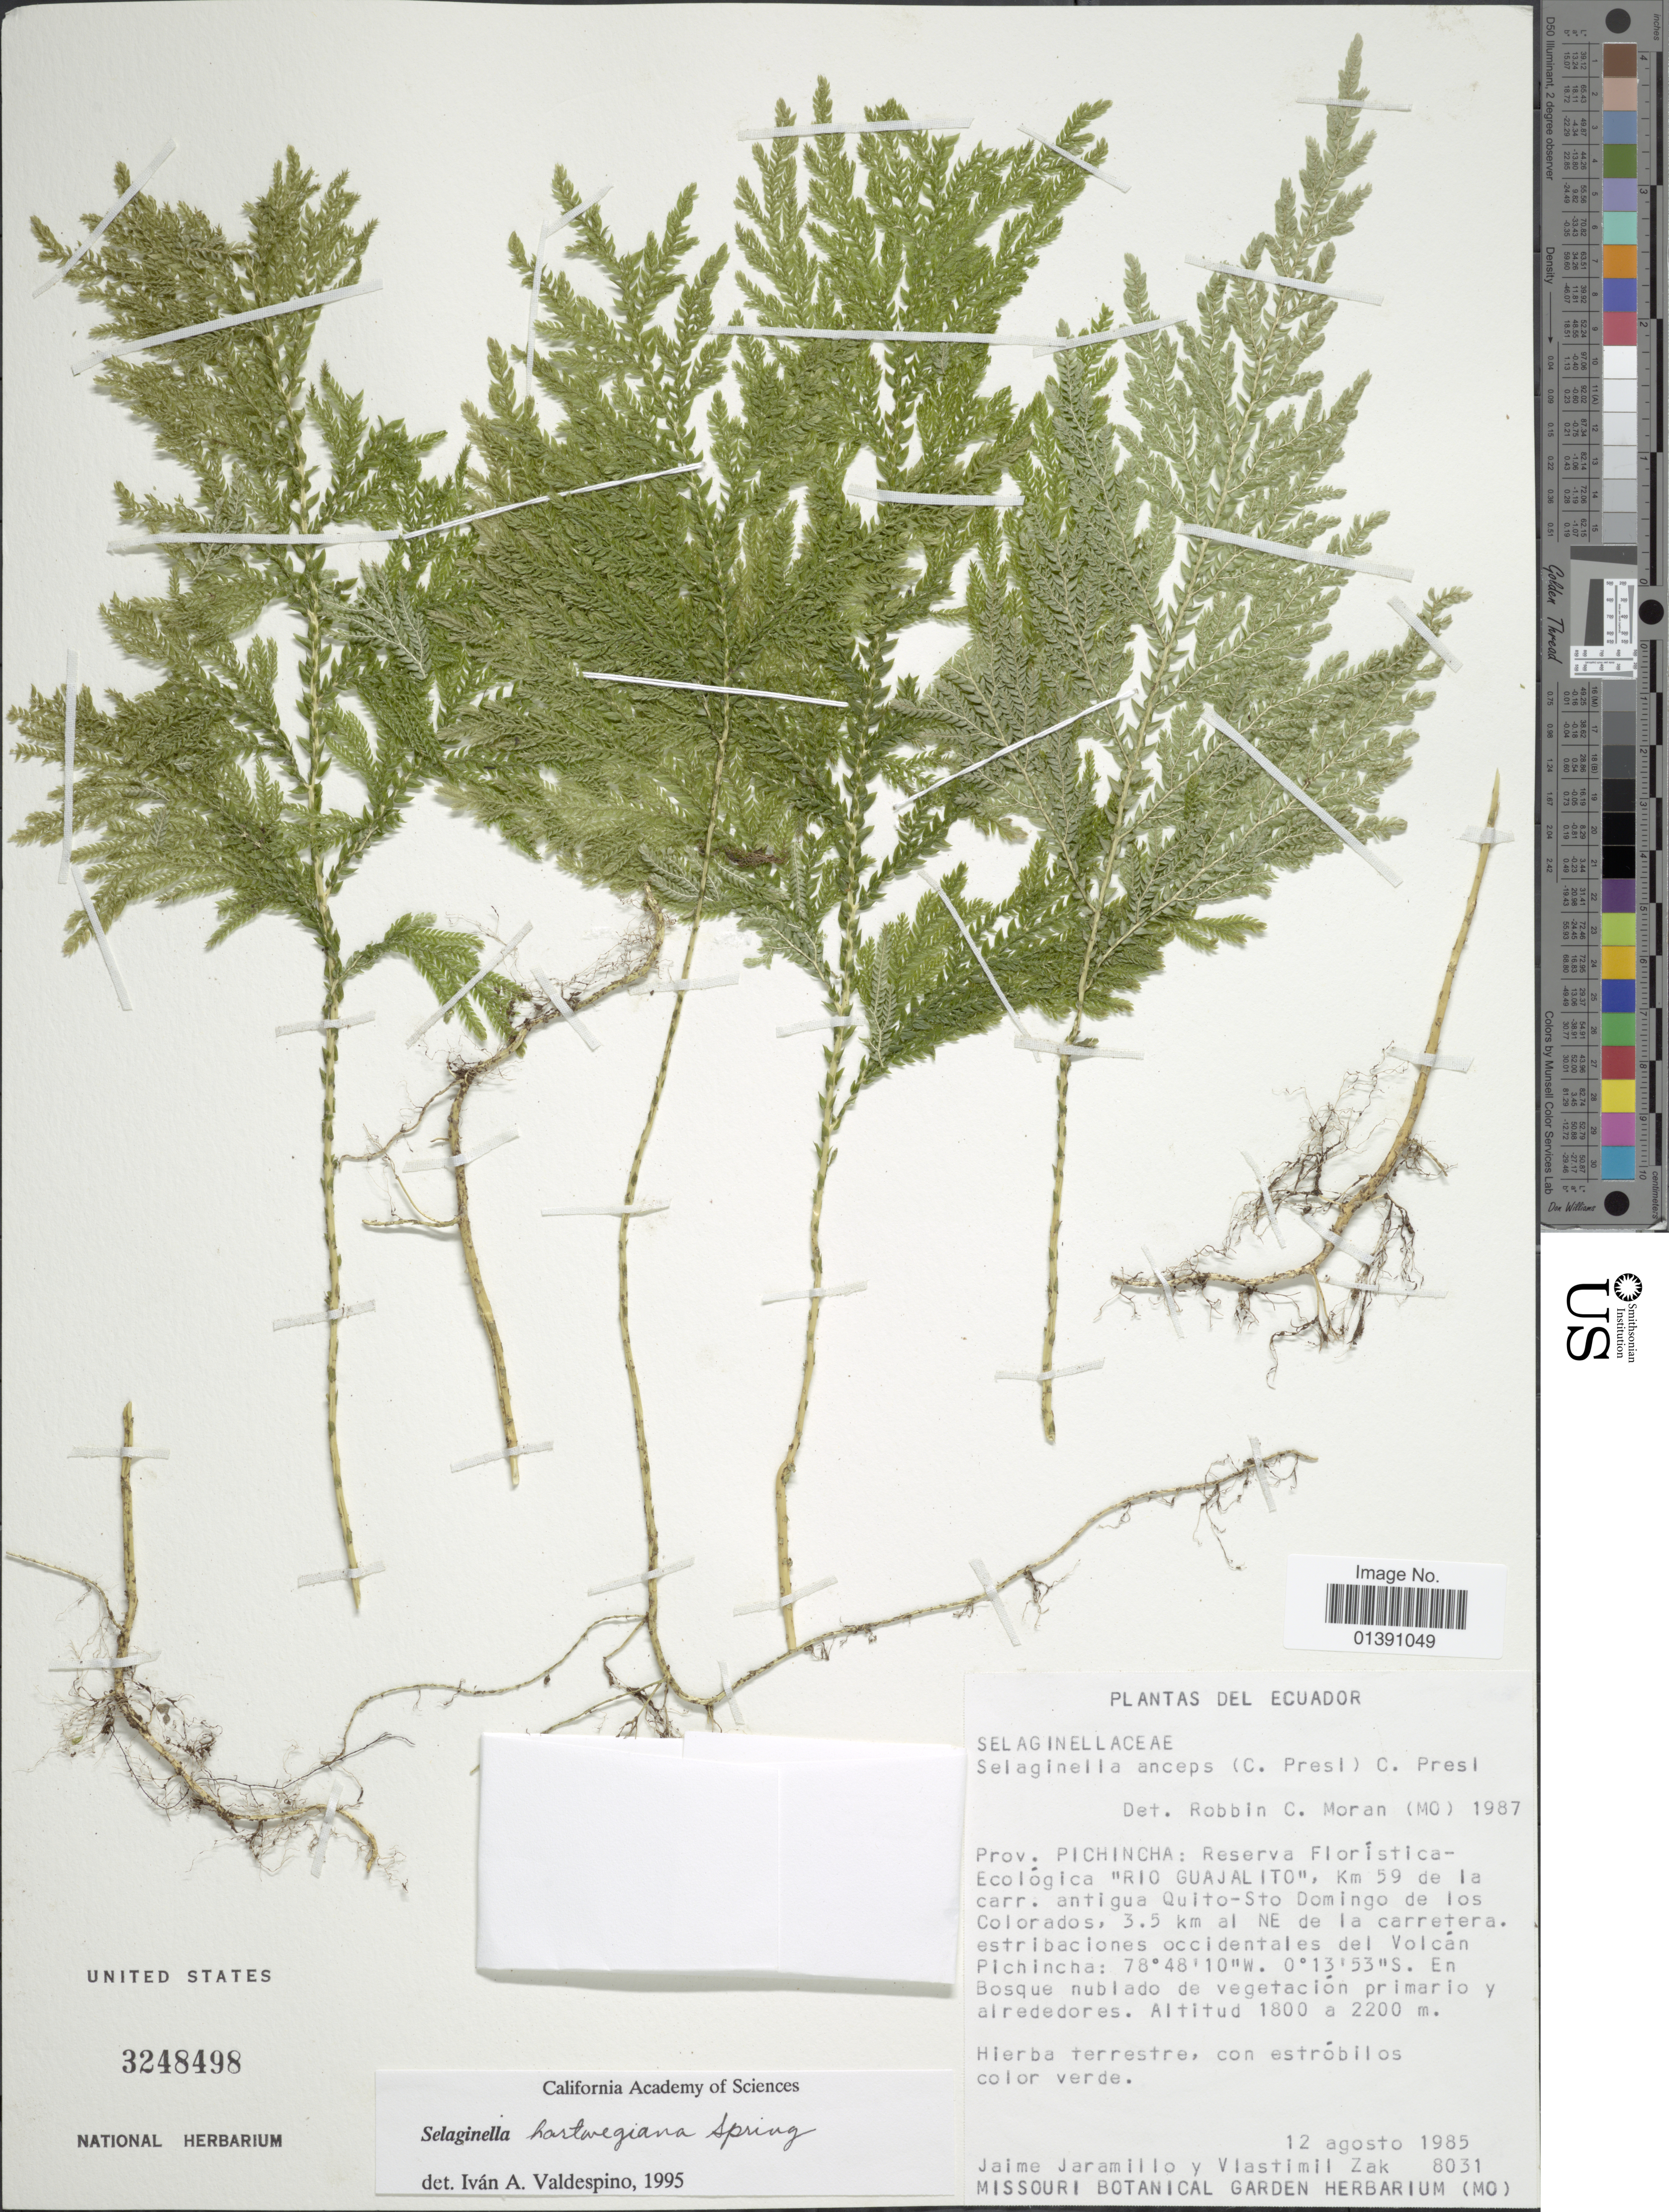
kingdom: Plantae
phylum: Tracheophyta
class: Lycopodiopsida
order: Selaginellales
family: Selaginellaceae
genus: Selaginella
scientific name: Selaginella hartwegiana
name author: Spring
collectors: J. L. Jaramillo & V. Zak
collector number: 8031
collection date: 1985-08-12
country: Ecuador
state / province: Pichincha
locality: Reserva Floristica-Ecoliga 'Rio Guajalito', km 59 de la carr. antigua Quito-Sto Domingo de los Colorados, 3.5 km al NE de la carretera, estribaciones occidentales del Volcán Pichincha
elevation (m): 2200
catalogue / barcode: US 3248498